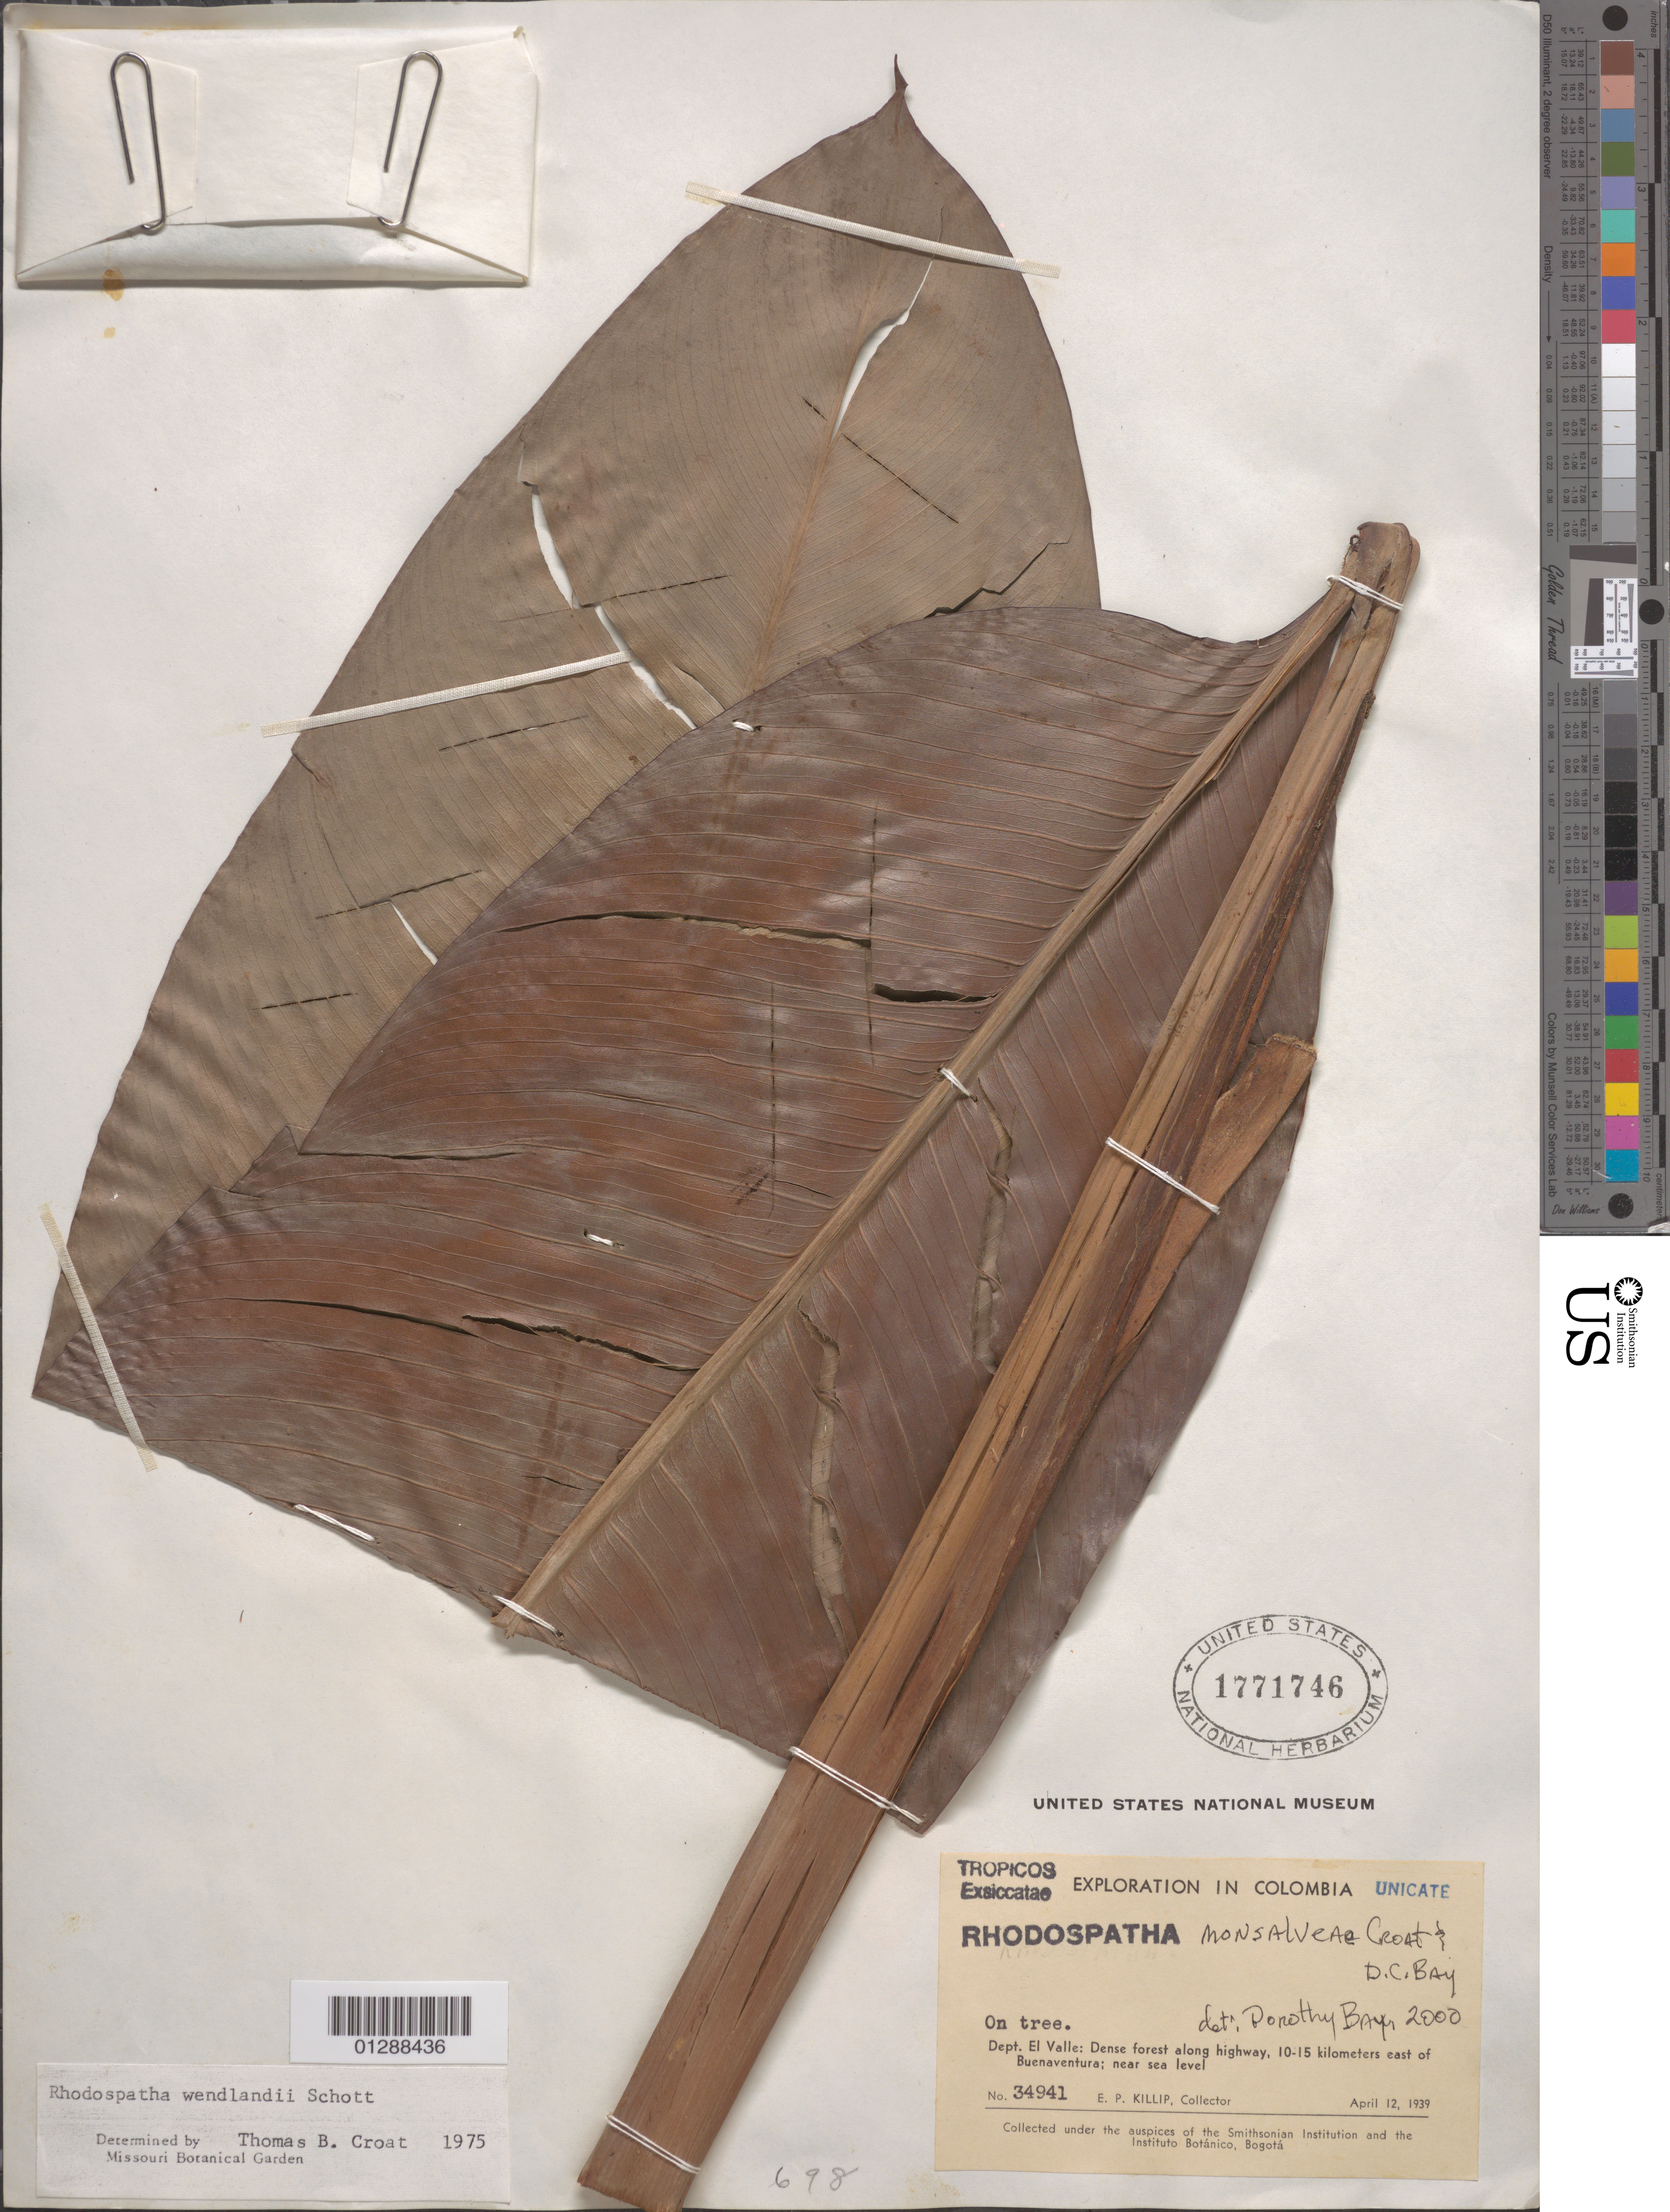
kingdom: Plantae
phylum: Tracheophyta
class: Liliopsida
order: Alismatales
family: Araceae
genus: Rhodospatha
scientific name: Rhodospatha monsalveae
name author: Croat & D.C. Bay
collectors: E. P. Killip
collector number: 34941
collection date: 1939-04-12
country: Colombia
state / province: Valle del Cauca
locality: Dept. El Valle: Dense forest along highway, 10-15 kilometers east of Buenaventura.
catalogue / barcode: US 1771746